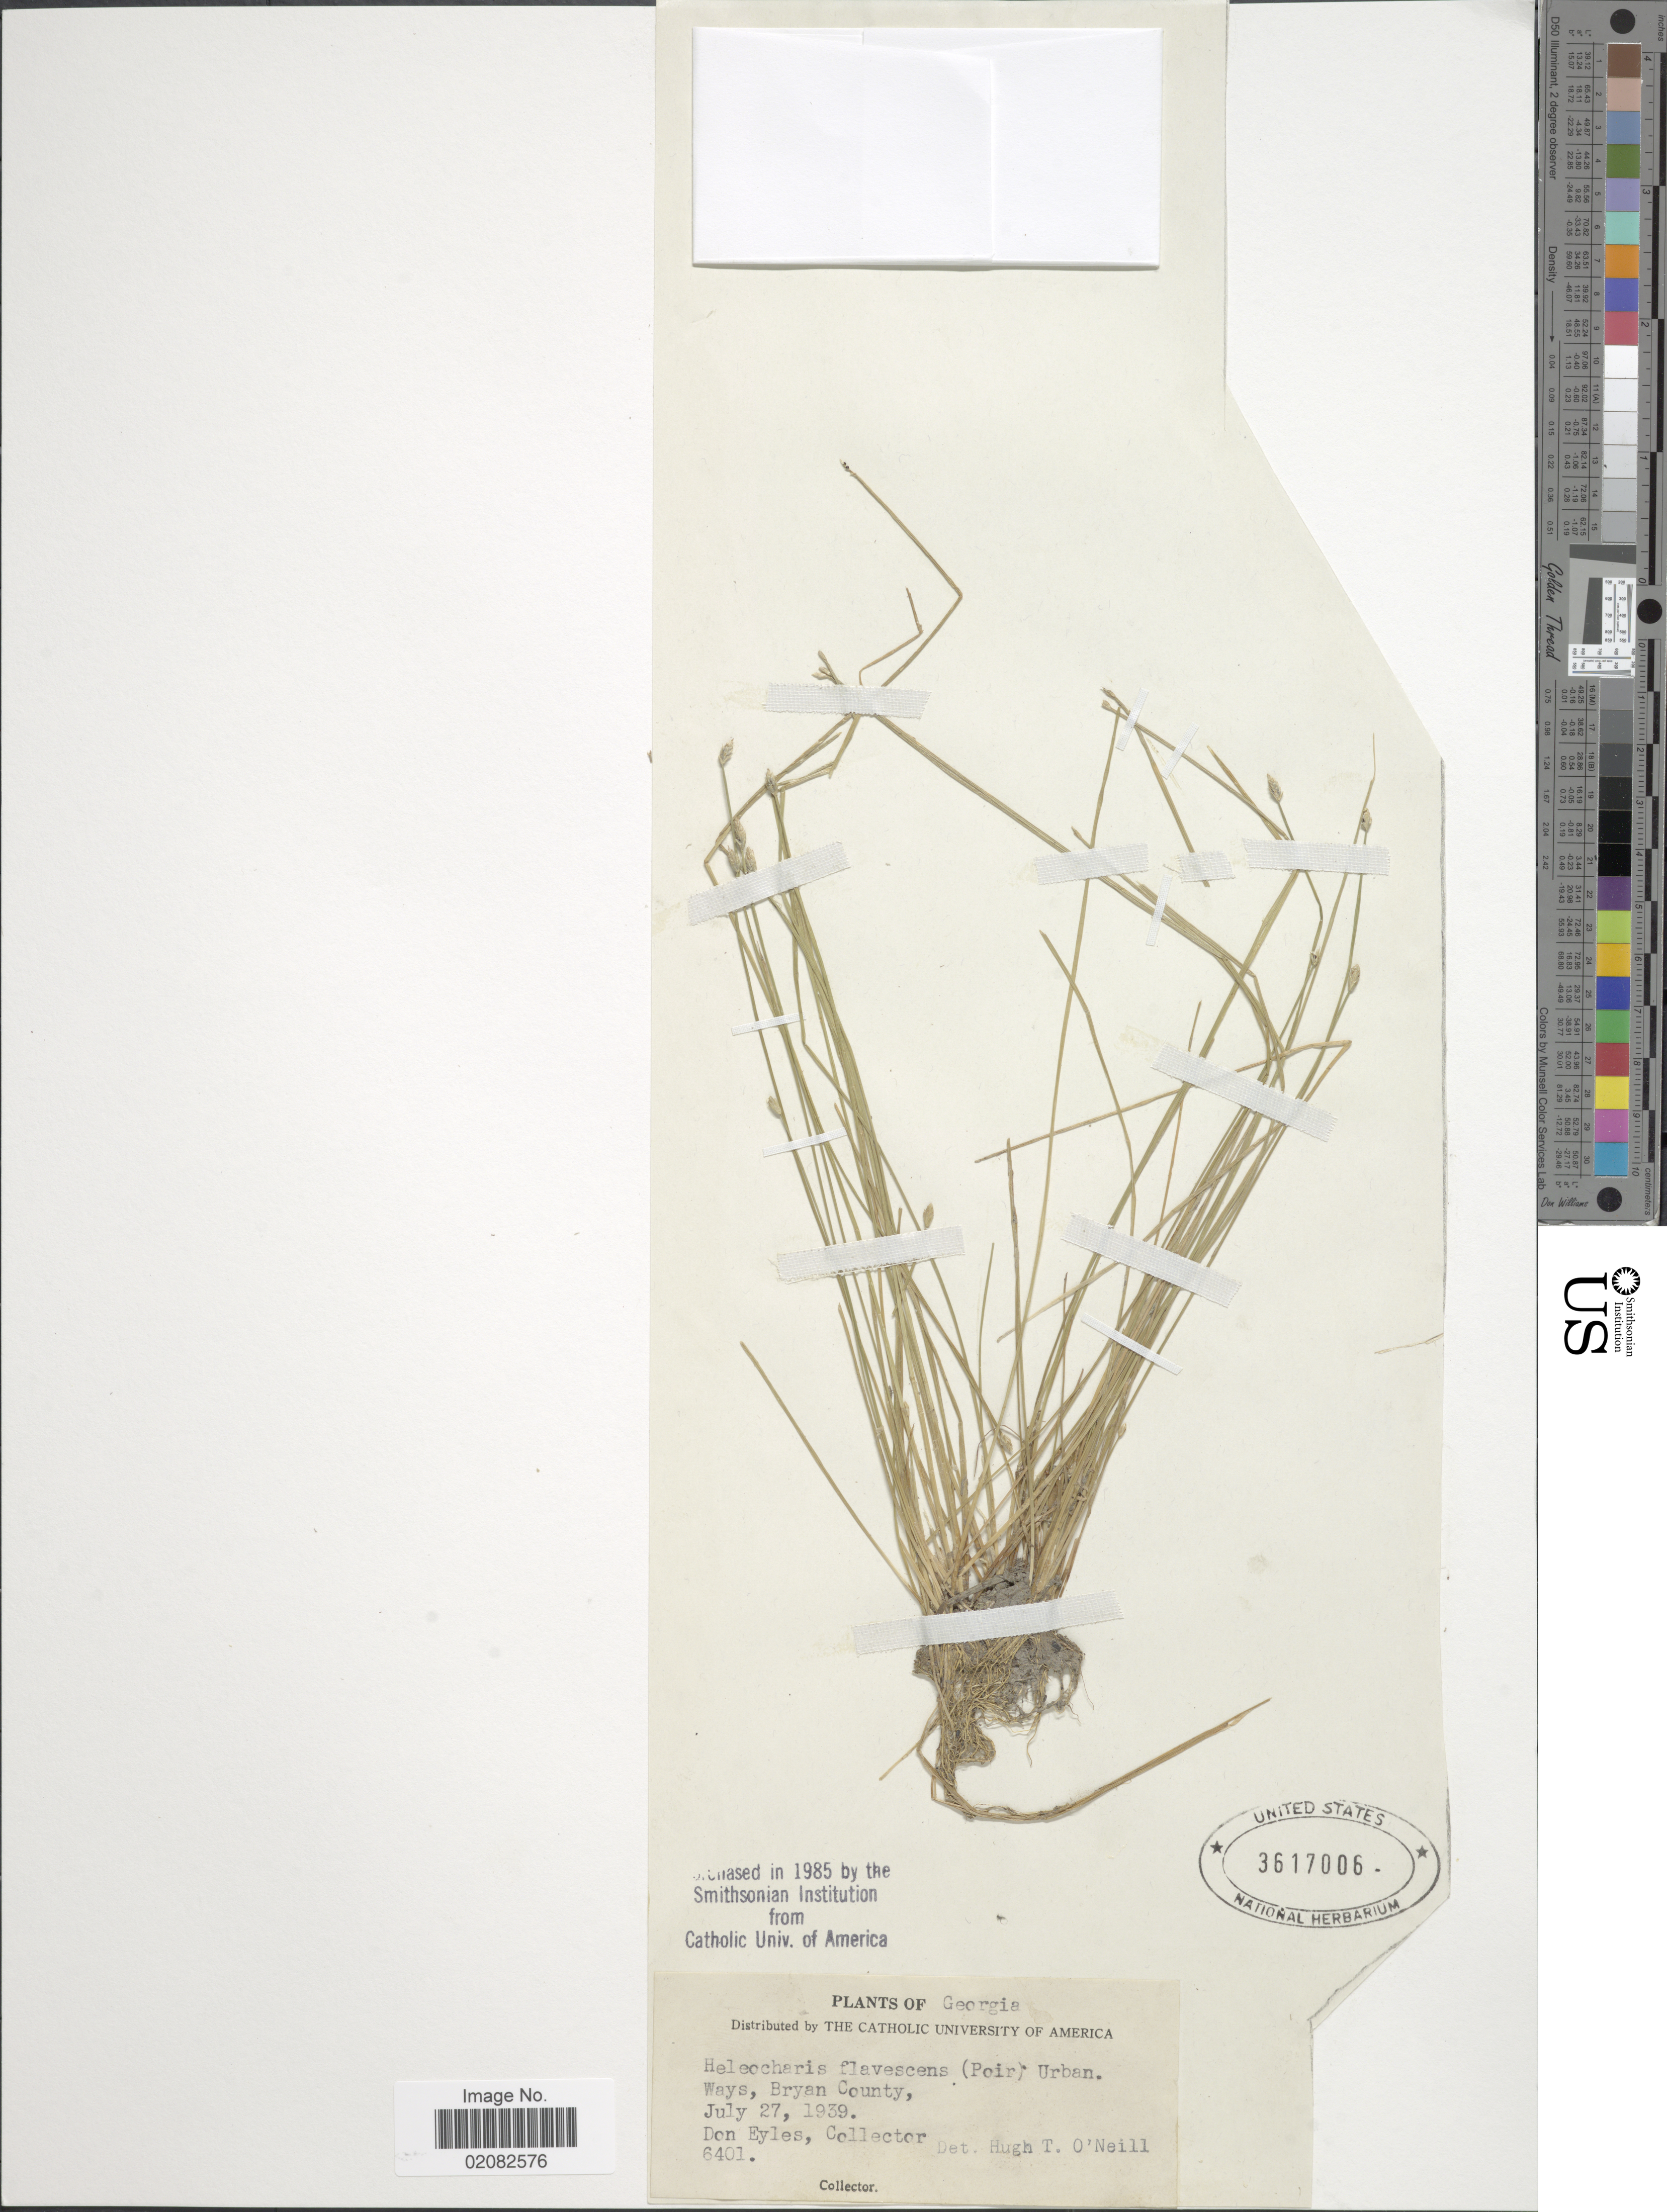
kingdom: Plantae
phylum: Tracheophyta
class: Liliopsida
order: Poales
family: Cyperaceae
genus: Eleocharis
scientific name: Eleocharis flavescens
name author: (Poir.) Urb.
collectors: D. Eyles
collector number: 6401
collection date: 1939-07-27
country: United States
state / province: Georgia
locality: Ways, Bryan County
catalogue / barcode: US 3617006